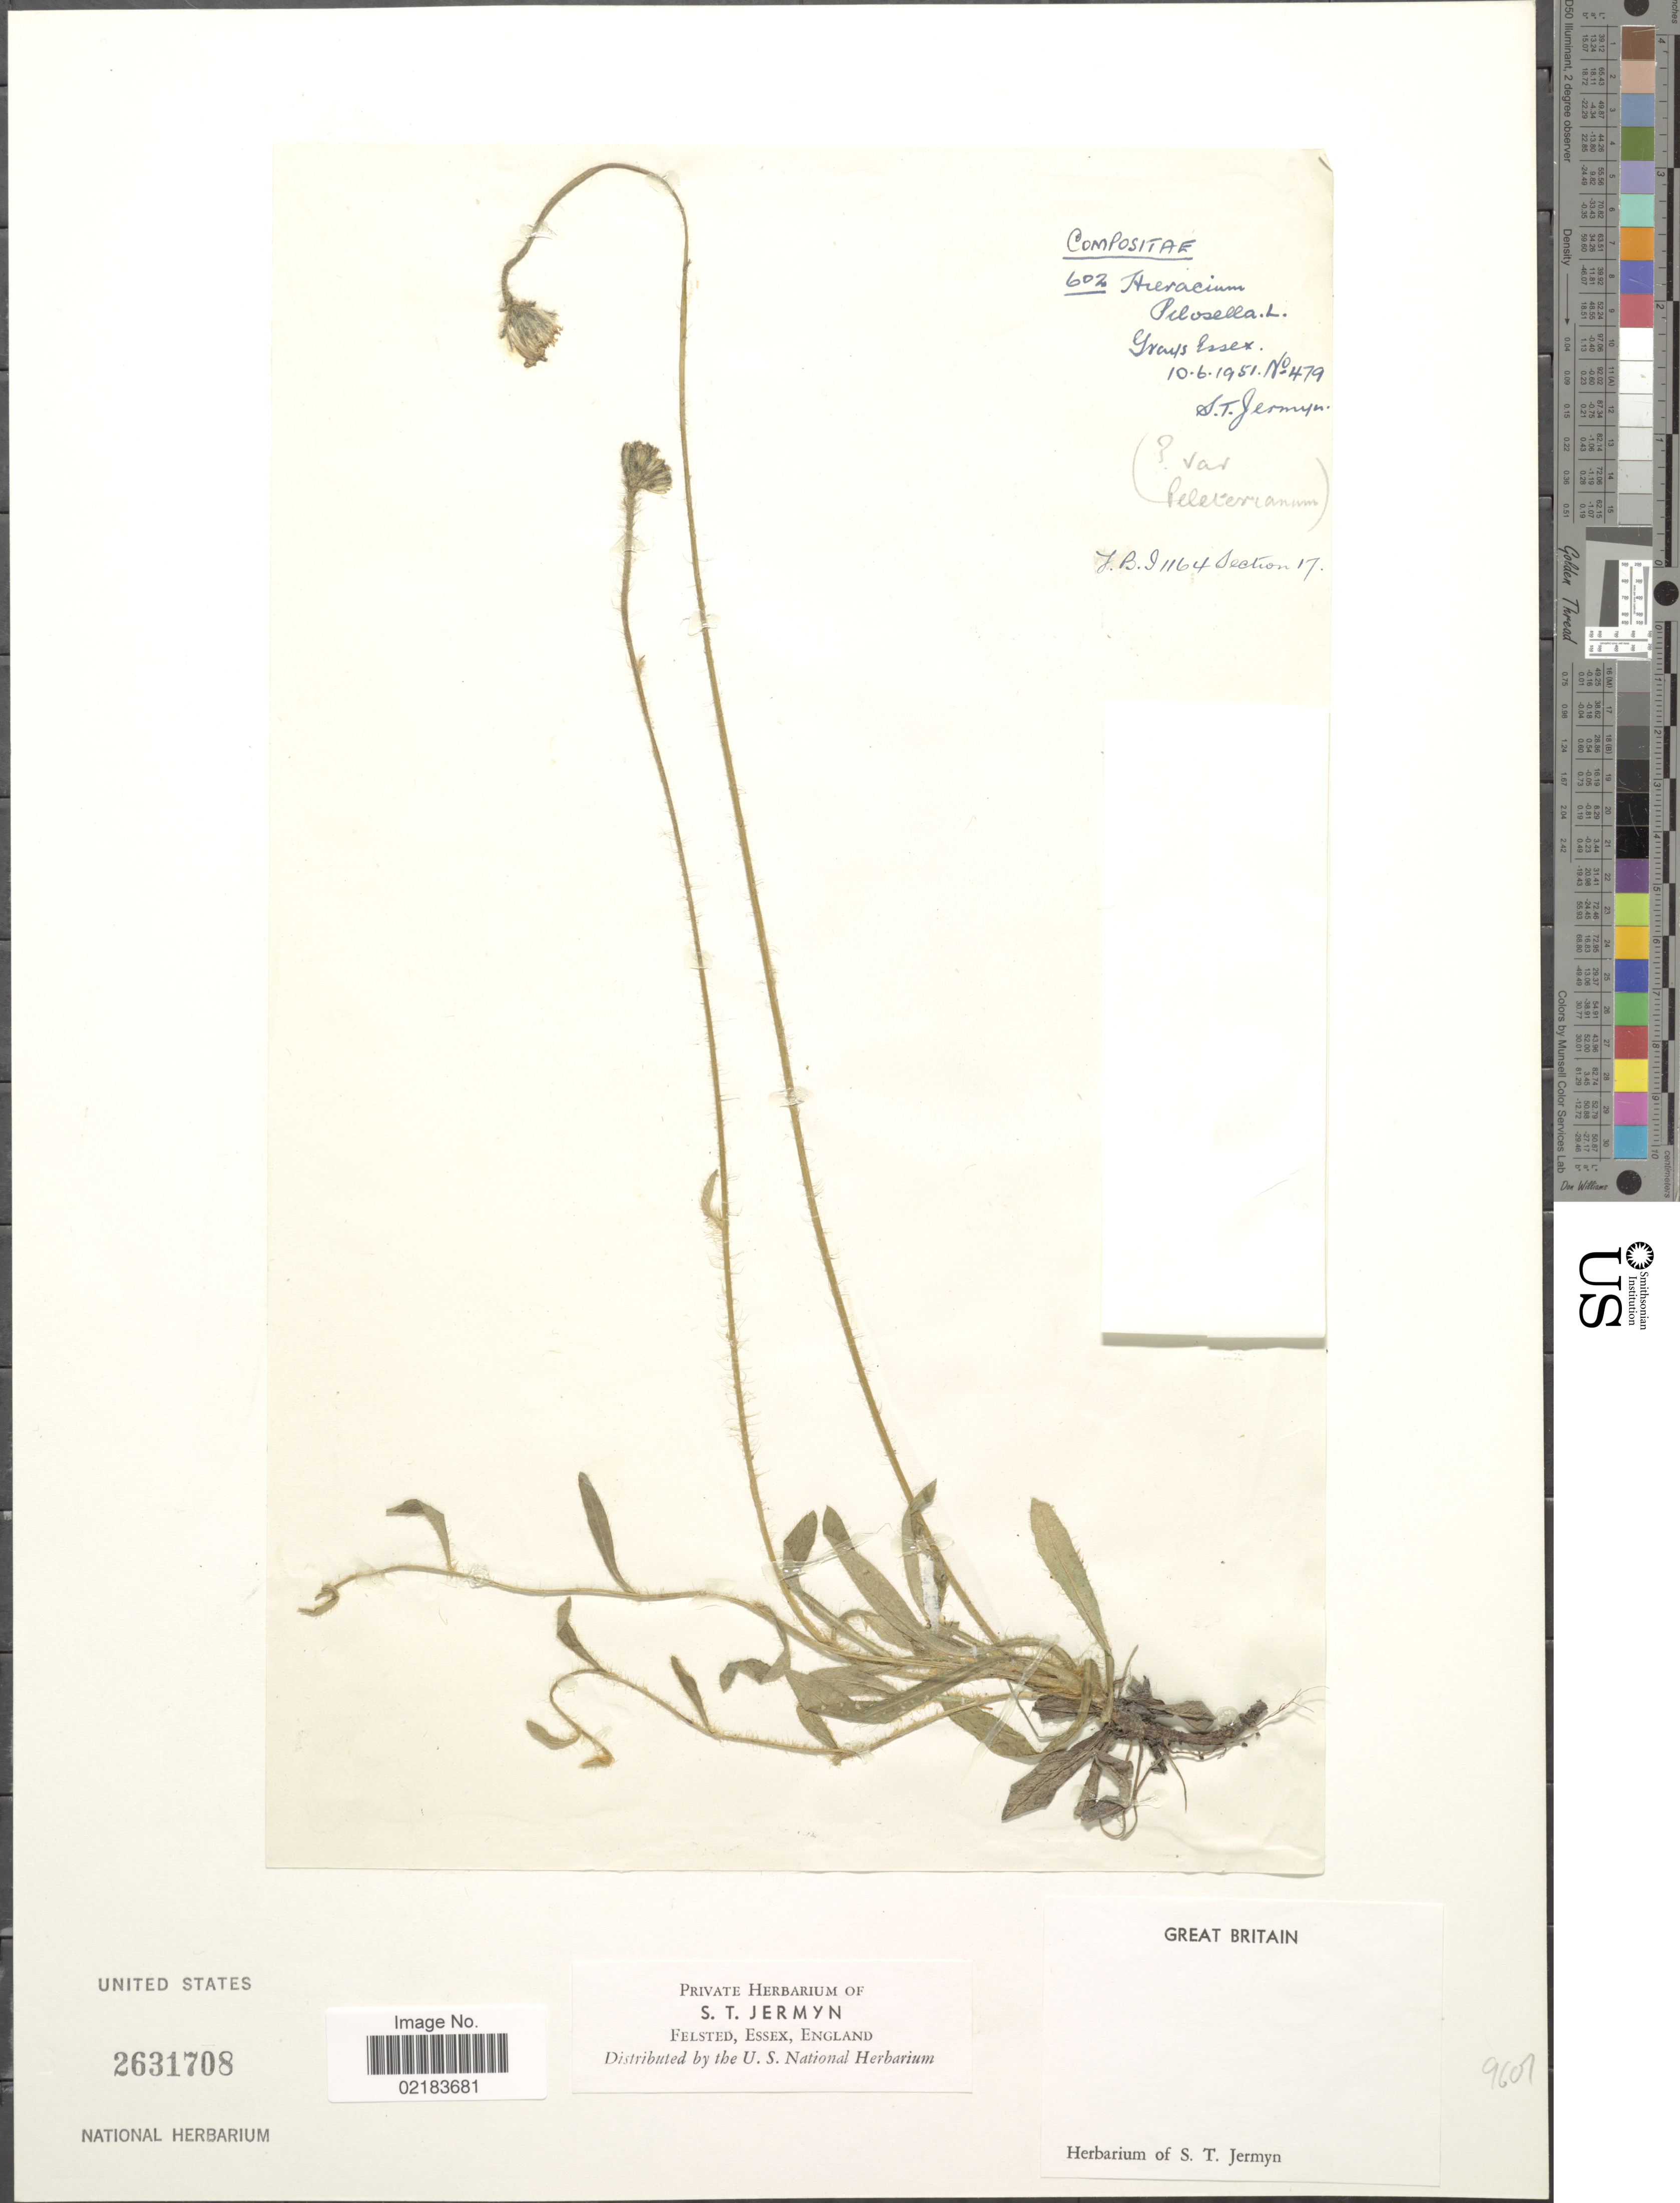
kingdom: Plantae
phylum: Tracheophyta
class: Magnoliopsida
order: Asterales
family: Asteraceae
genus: Pilosella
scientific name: Pilosella officinarum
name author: Vaill.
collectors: S. Jermyn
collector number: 479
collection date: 1951-06-10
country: United Kingdom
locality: Grays Essex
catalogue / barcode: US 2631708